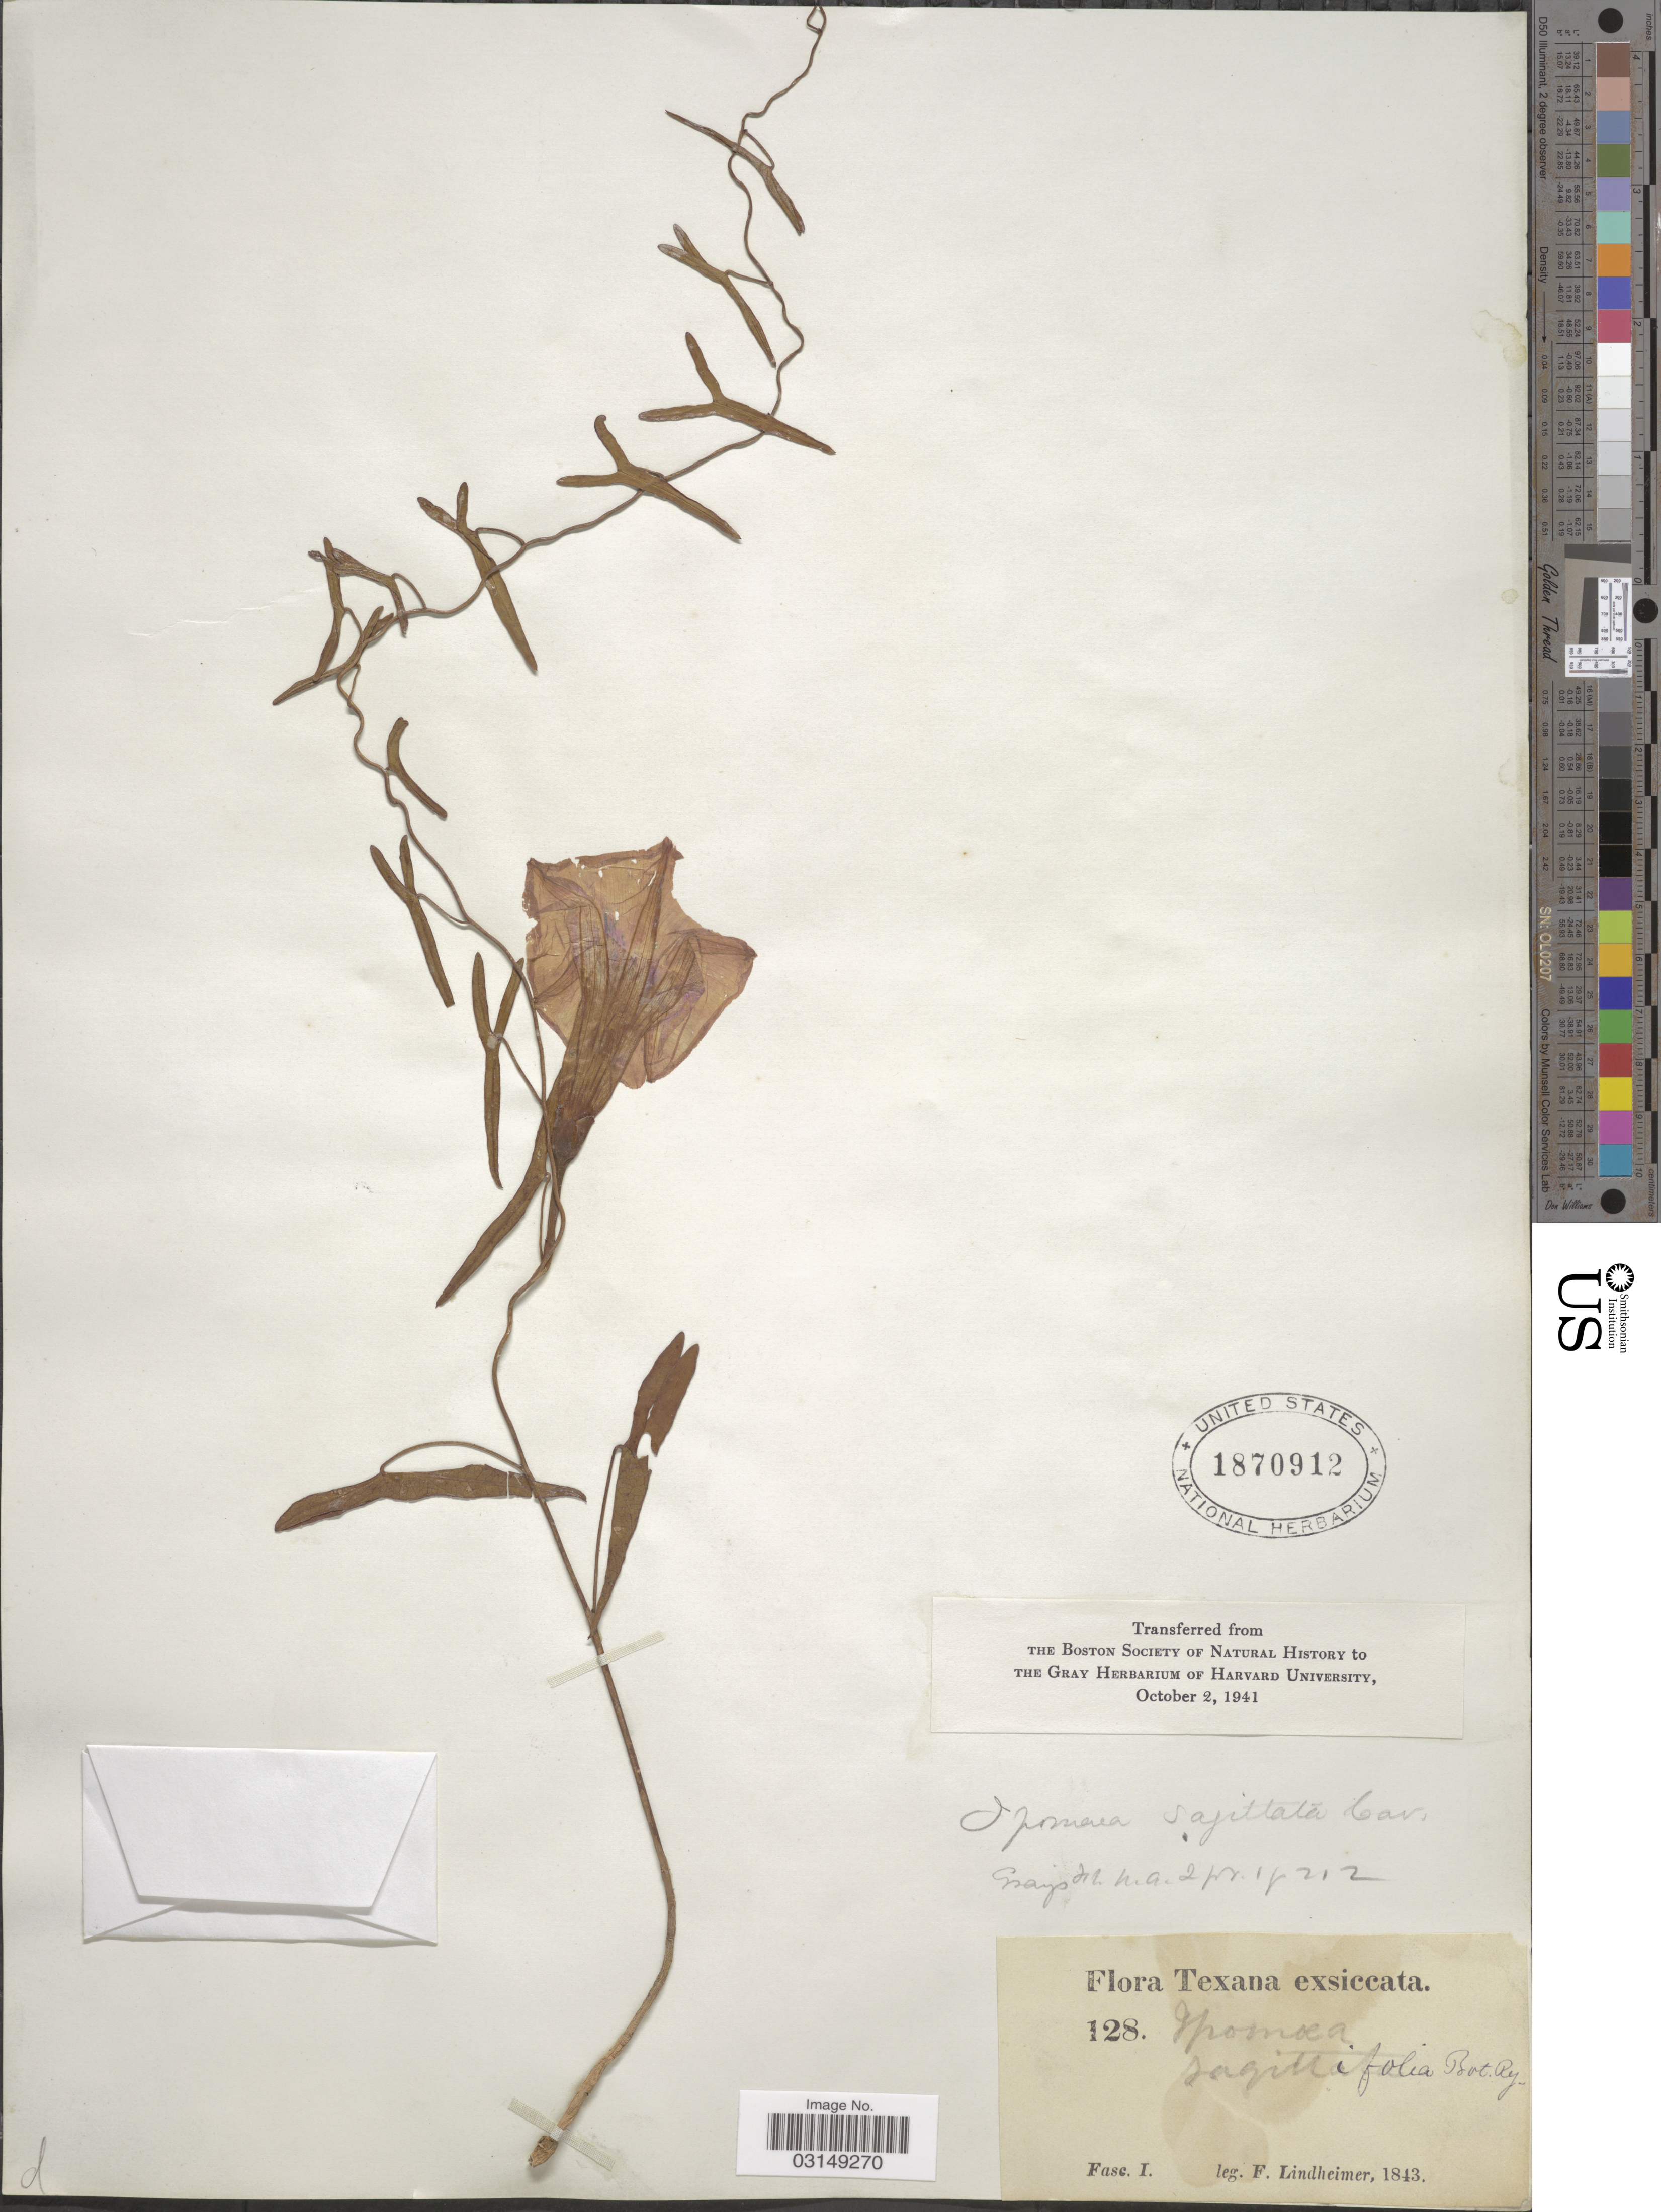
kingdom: Plantae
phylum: Tracheophyta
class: Magnoliopsida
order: Solanales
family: Convolvulaceae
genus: Ipomoea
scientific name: Ipomoea sagittata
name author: Poir.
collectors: F. Lindheimer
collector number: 128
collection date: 1843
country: United States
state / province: Texas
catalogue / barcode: US 1870912